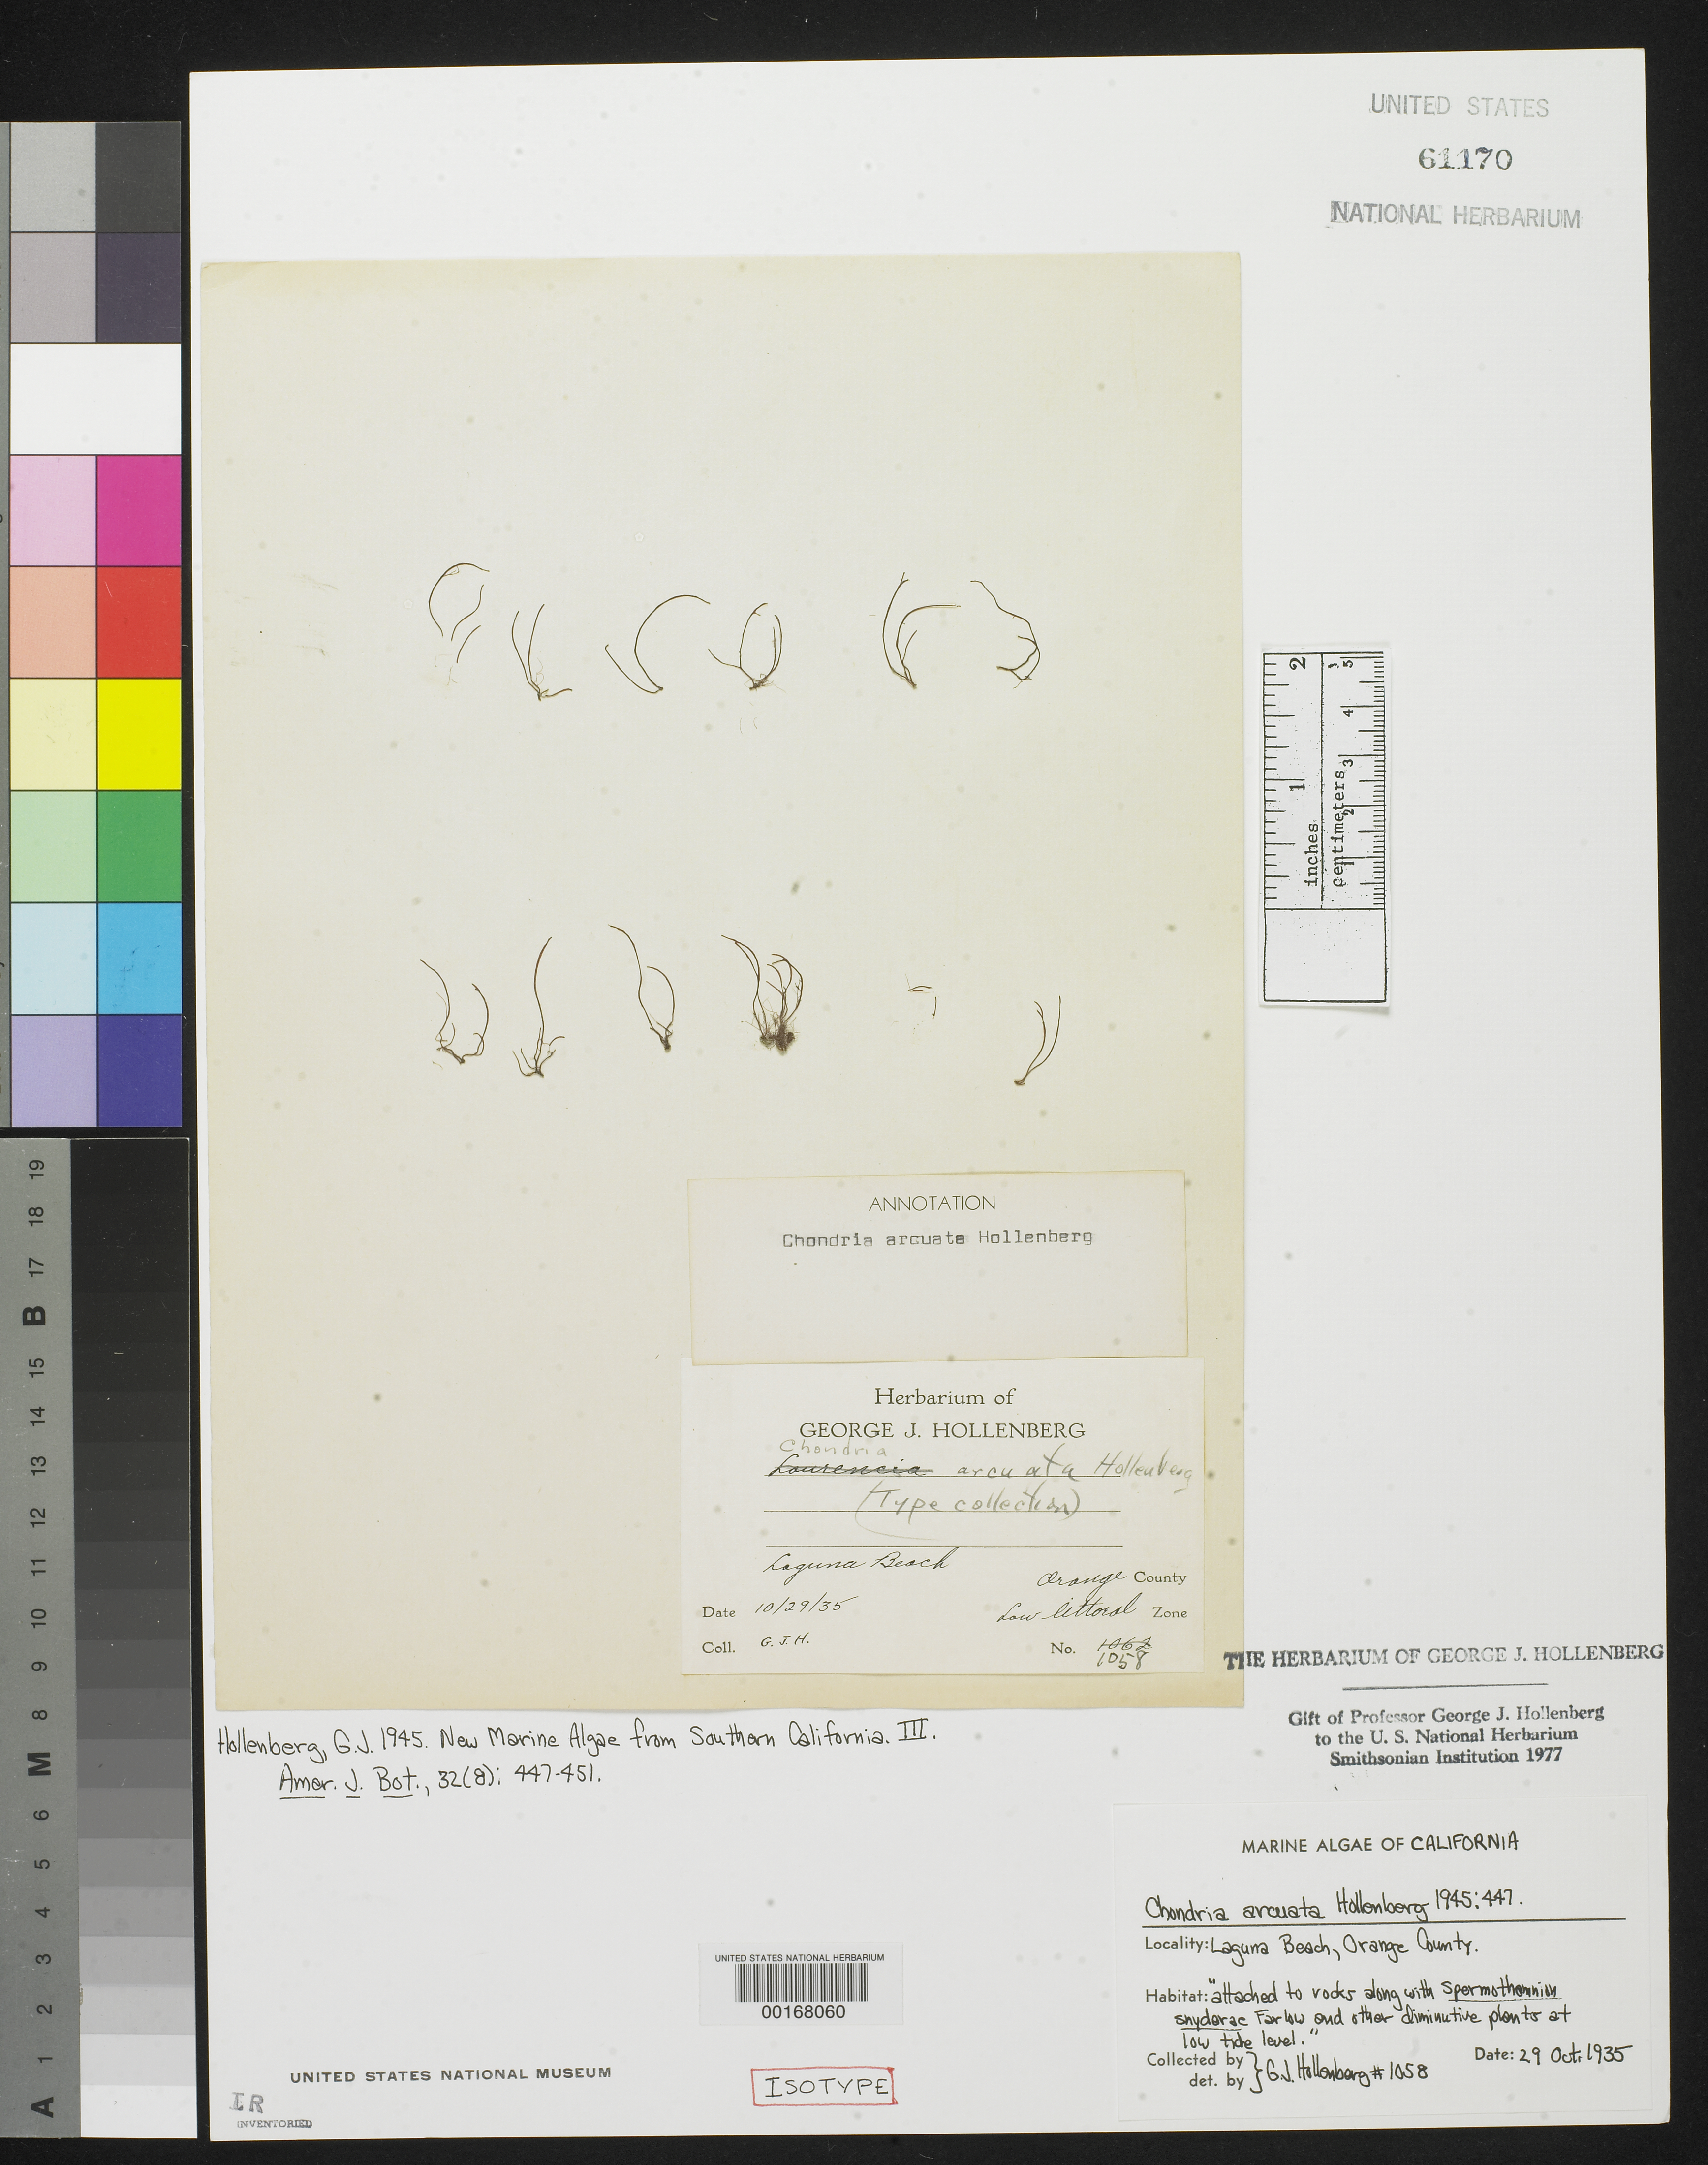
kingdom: Plantae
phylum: Rhodophyta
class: Florideophyceae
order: Ceramiales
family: Rhodomelaceae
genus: Chondria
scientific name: Chondria arcuata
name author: Hollenb.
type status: Isotype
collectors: G. Hollenberg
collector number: GJH 1058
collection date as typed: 29 Oct 1935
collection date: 1935-10-29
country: United States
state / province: California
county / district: Orange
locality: Laguna Beach.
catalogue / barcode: US 61170